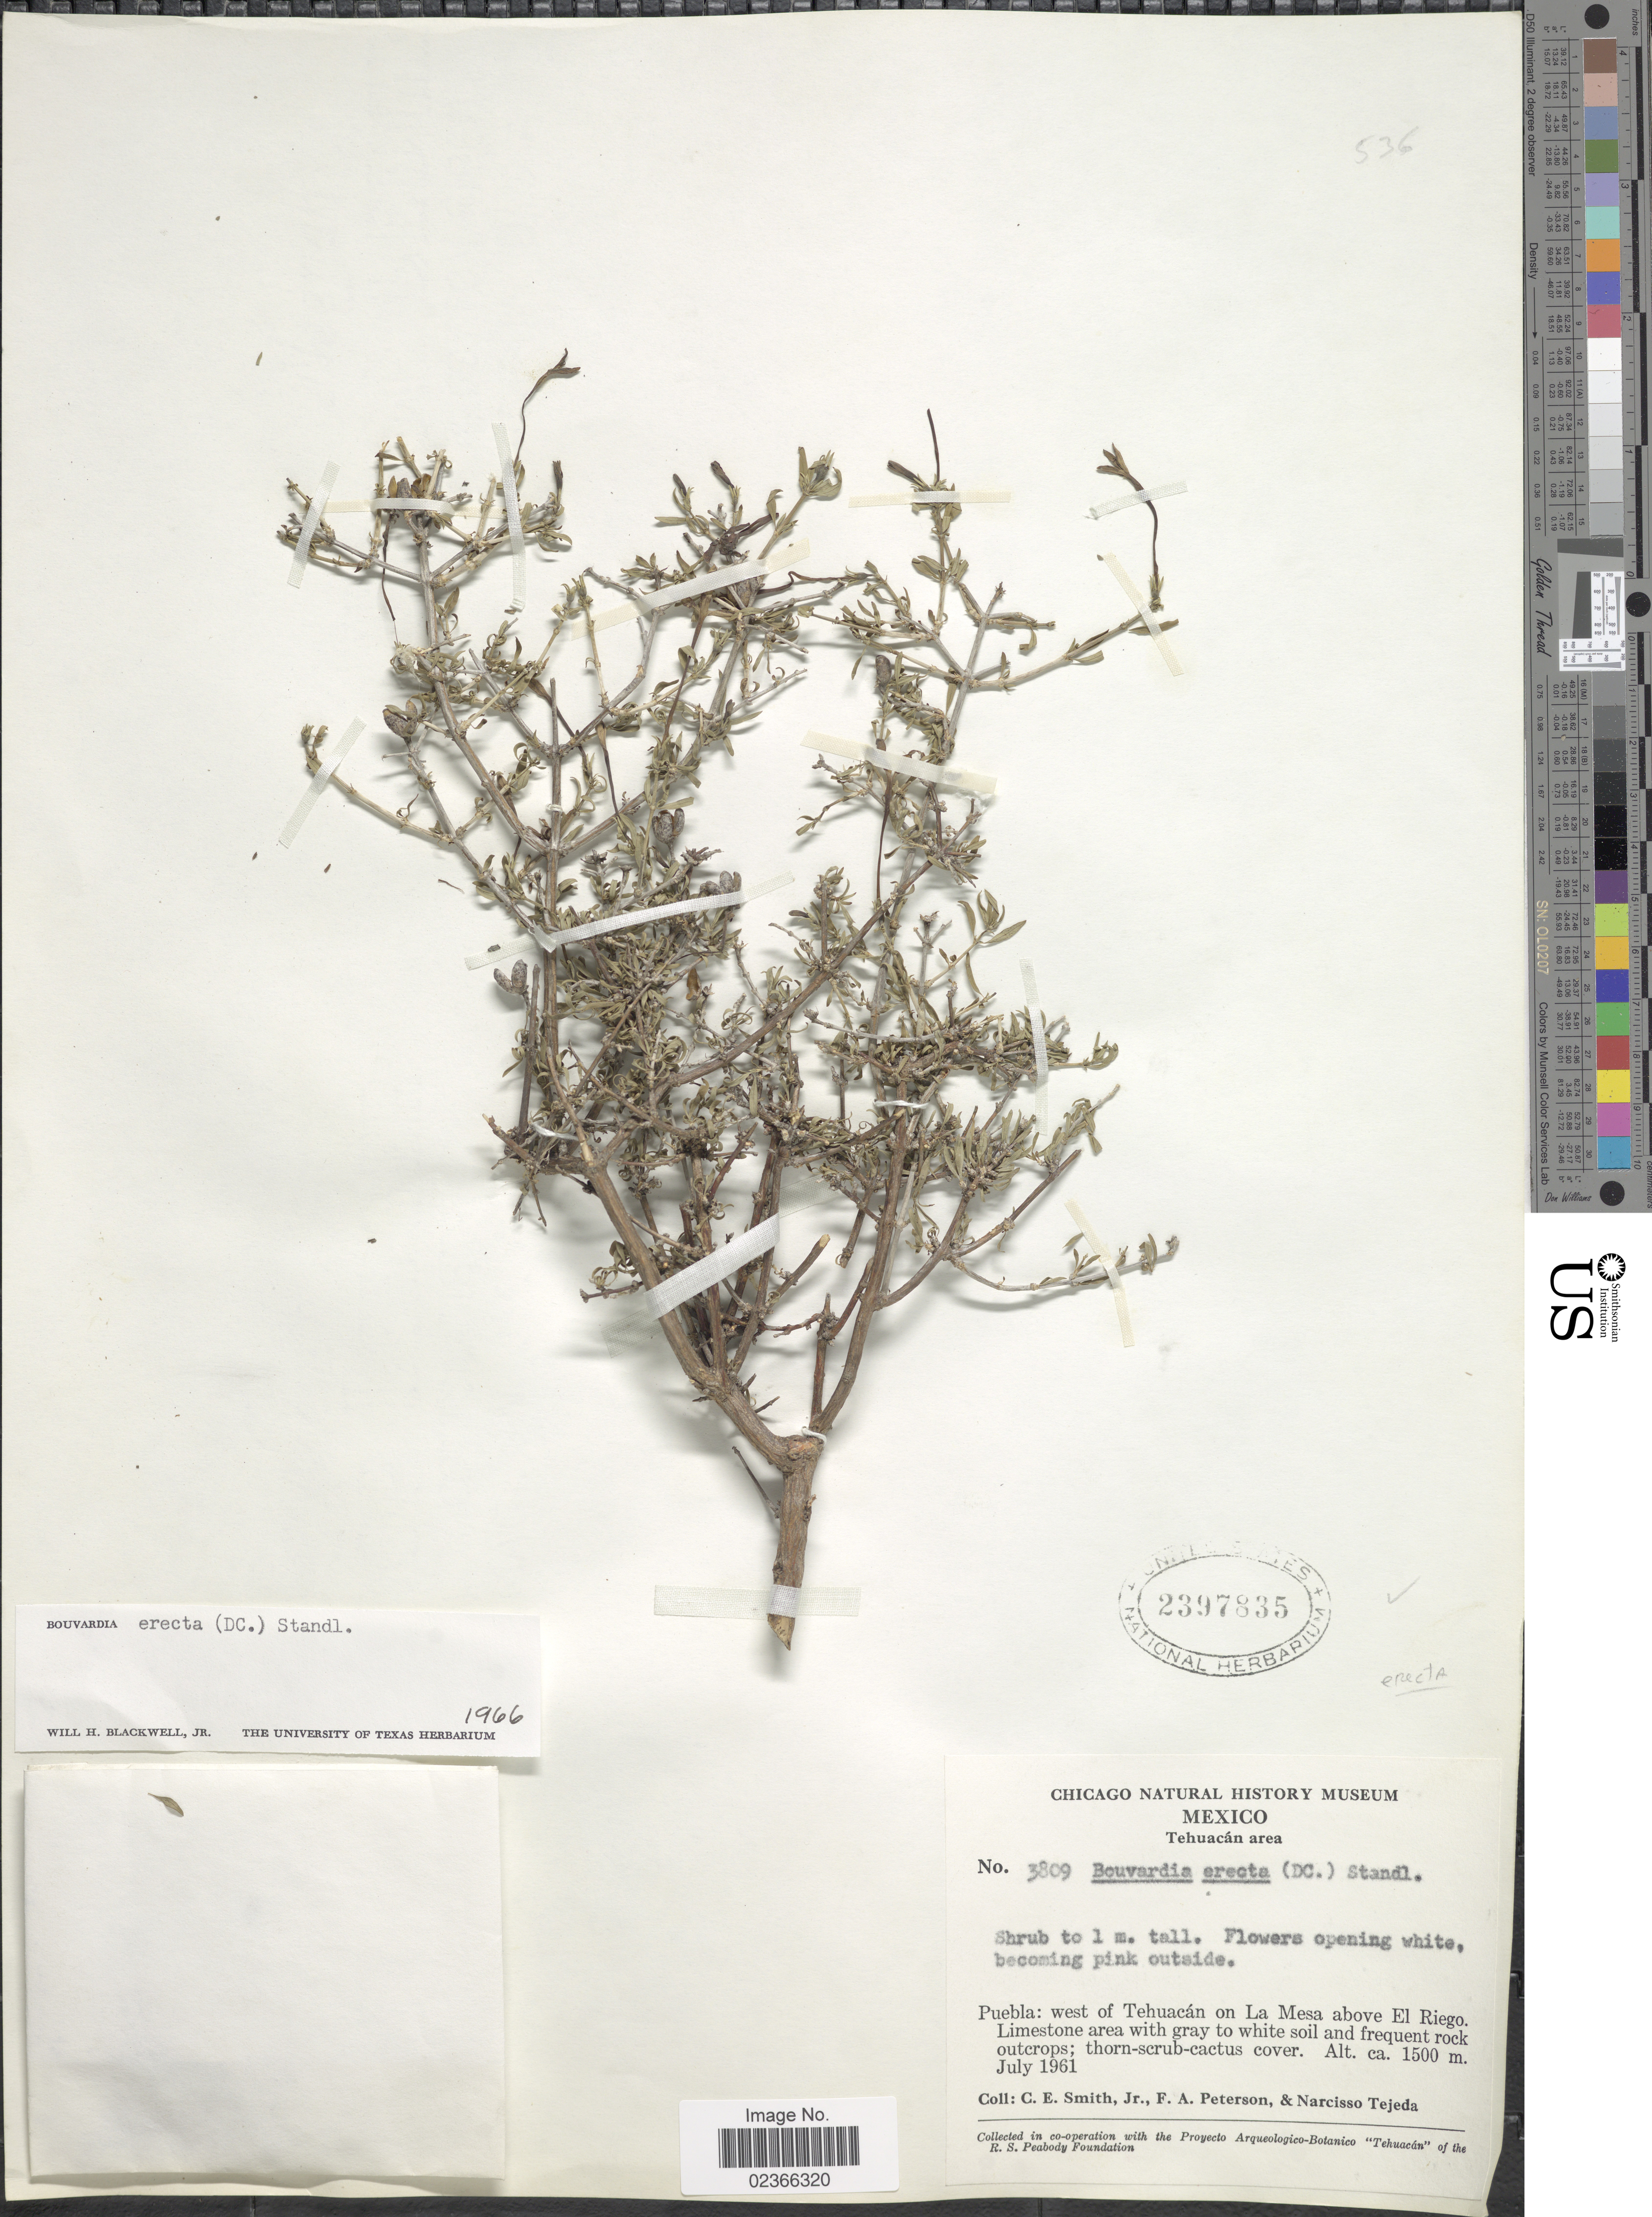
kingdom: Plantae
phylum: Tracheophyta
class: Magnoliopsida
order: Gentianales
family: Rubiaceae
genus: Bouvardia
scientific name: Bouvardia erecta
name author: (DC.) Standl.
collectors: C. E. Smith Jr., F. A. Peterson & N. Tejeda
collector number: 3809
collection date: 1961-07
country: Mexico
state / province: Puebla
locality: Tehuacan area, Puebla: west of Tehuacan on La Mesa above El Riego. Limestone area.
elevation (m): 1500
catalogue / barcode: US 2397835